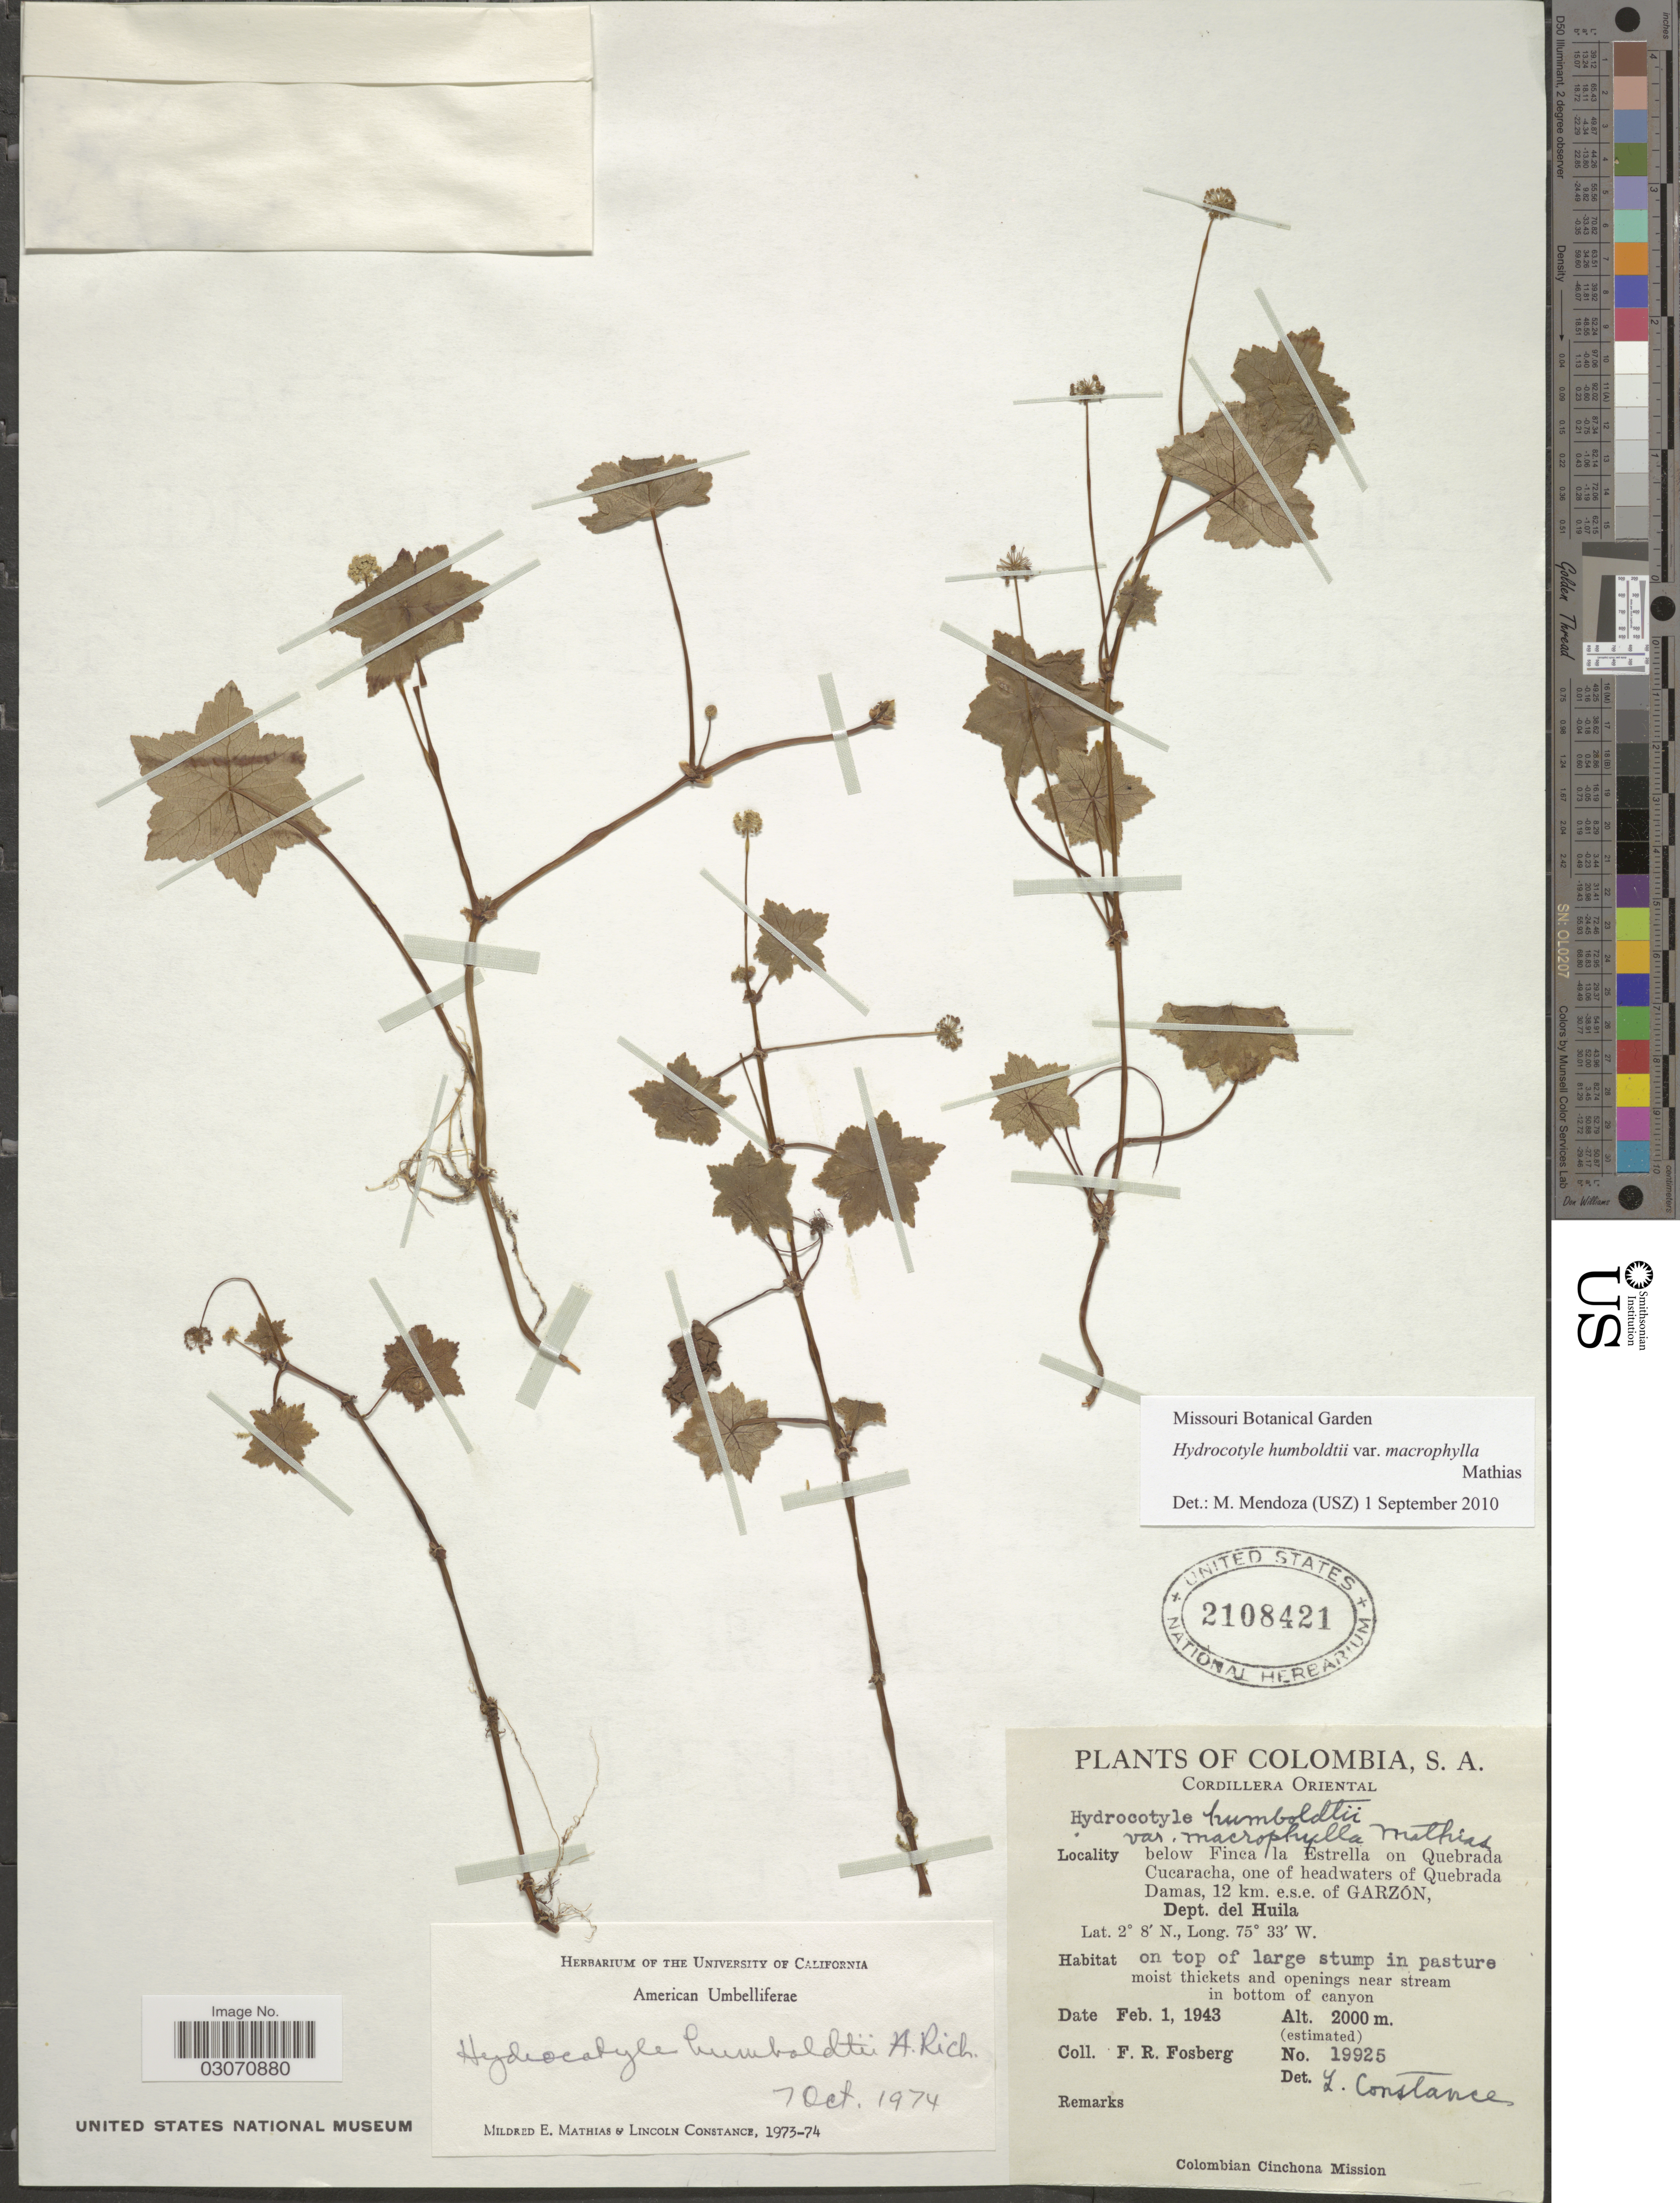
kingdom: Plantae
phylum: Tracheophyta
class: Magnoliopsida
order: Apiales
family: Araliaceae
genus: Hydrocotyle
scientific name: Hydrocotyle humboldtii var. macrophylla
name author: Mathias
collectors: F. R. Fosberg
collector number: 19925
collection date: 1943-02-01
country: Colombia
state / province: Huila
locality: Cordillera Oriental, below Finca la Estrella on Quebrada Cucaracha, one of headwaters of Quebrada Damas, 12 km e.s.e. of Garzon, Dept. del Huila.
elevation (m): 2000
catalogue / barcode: US 2108421